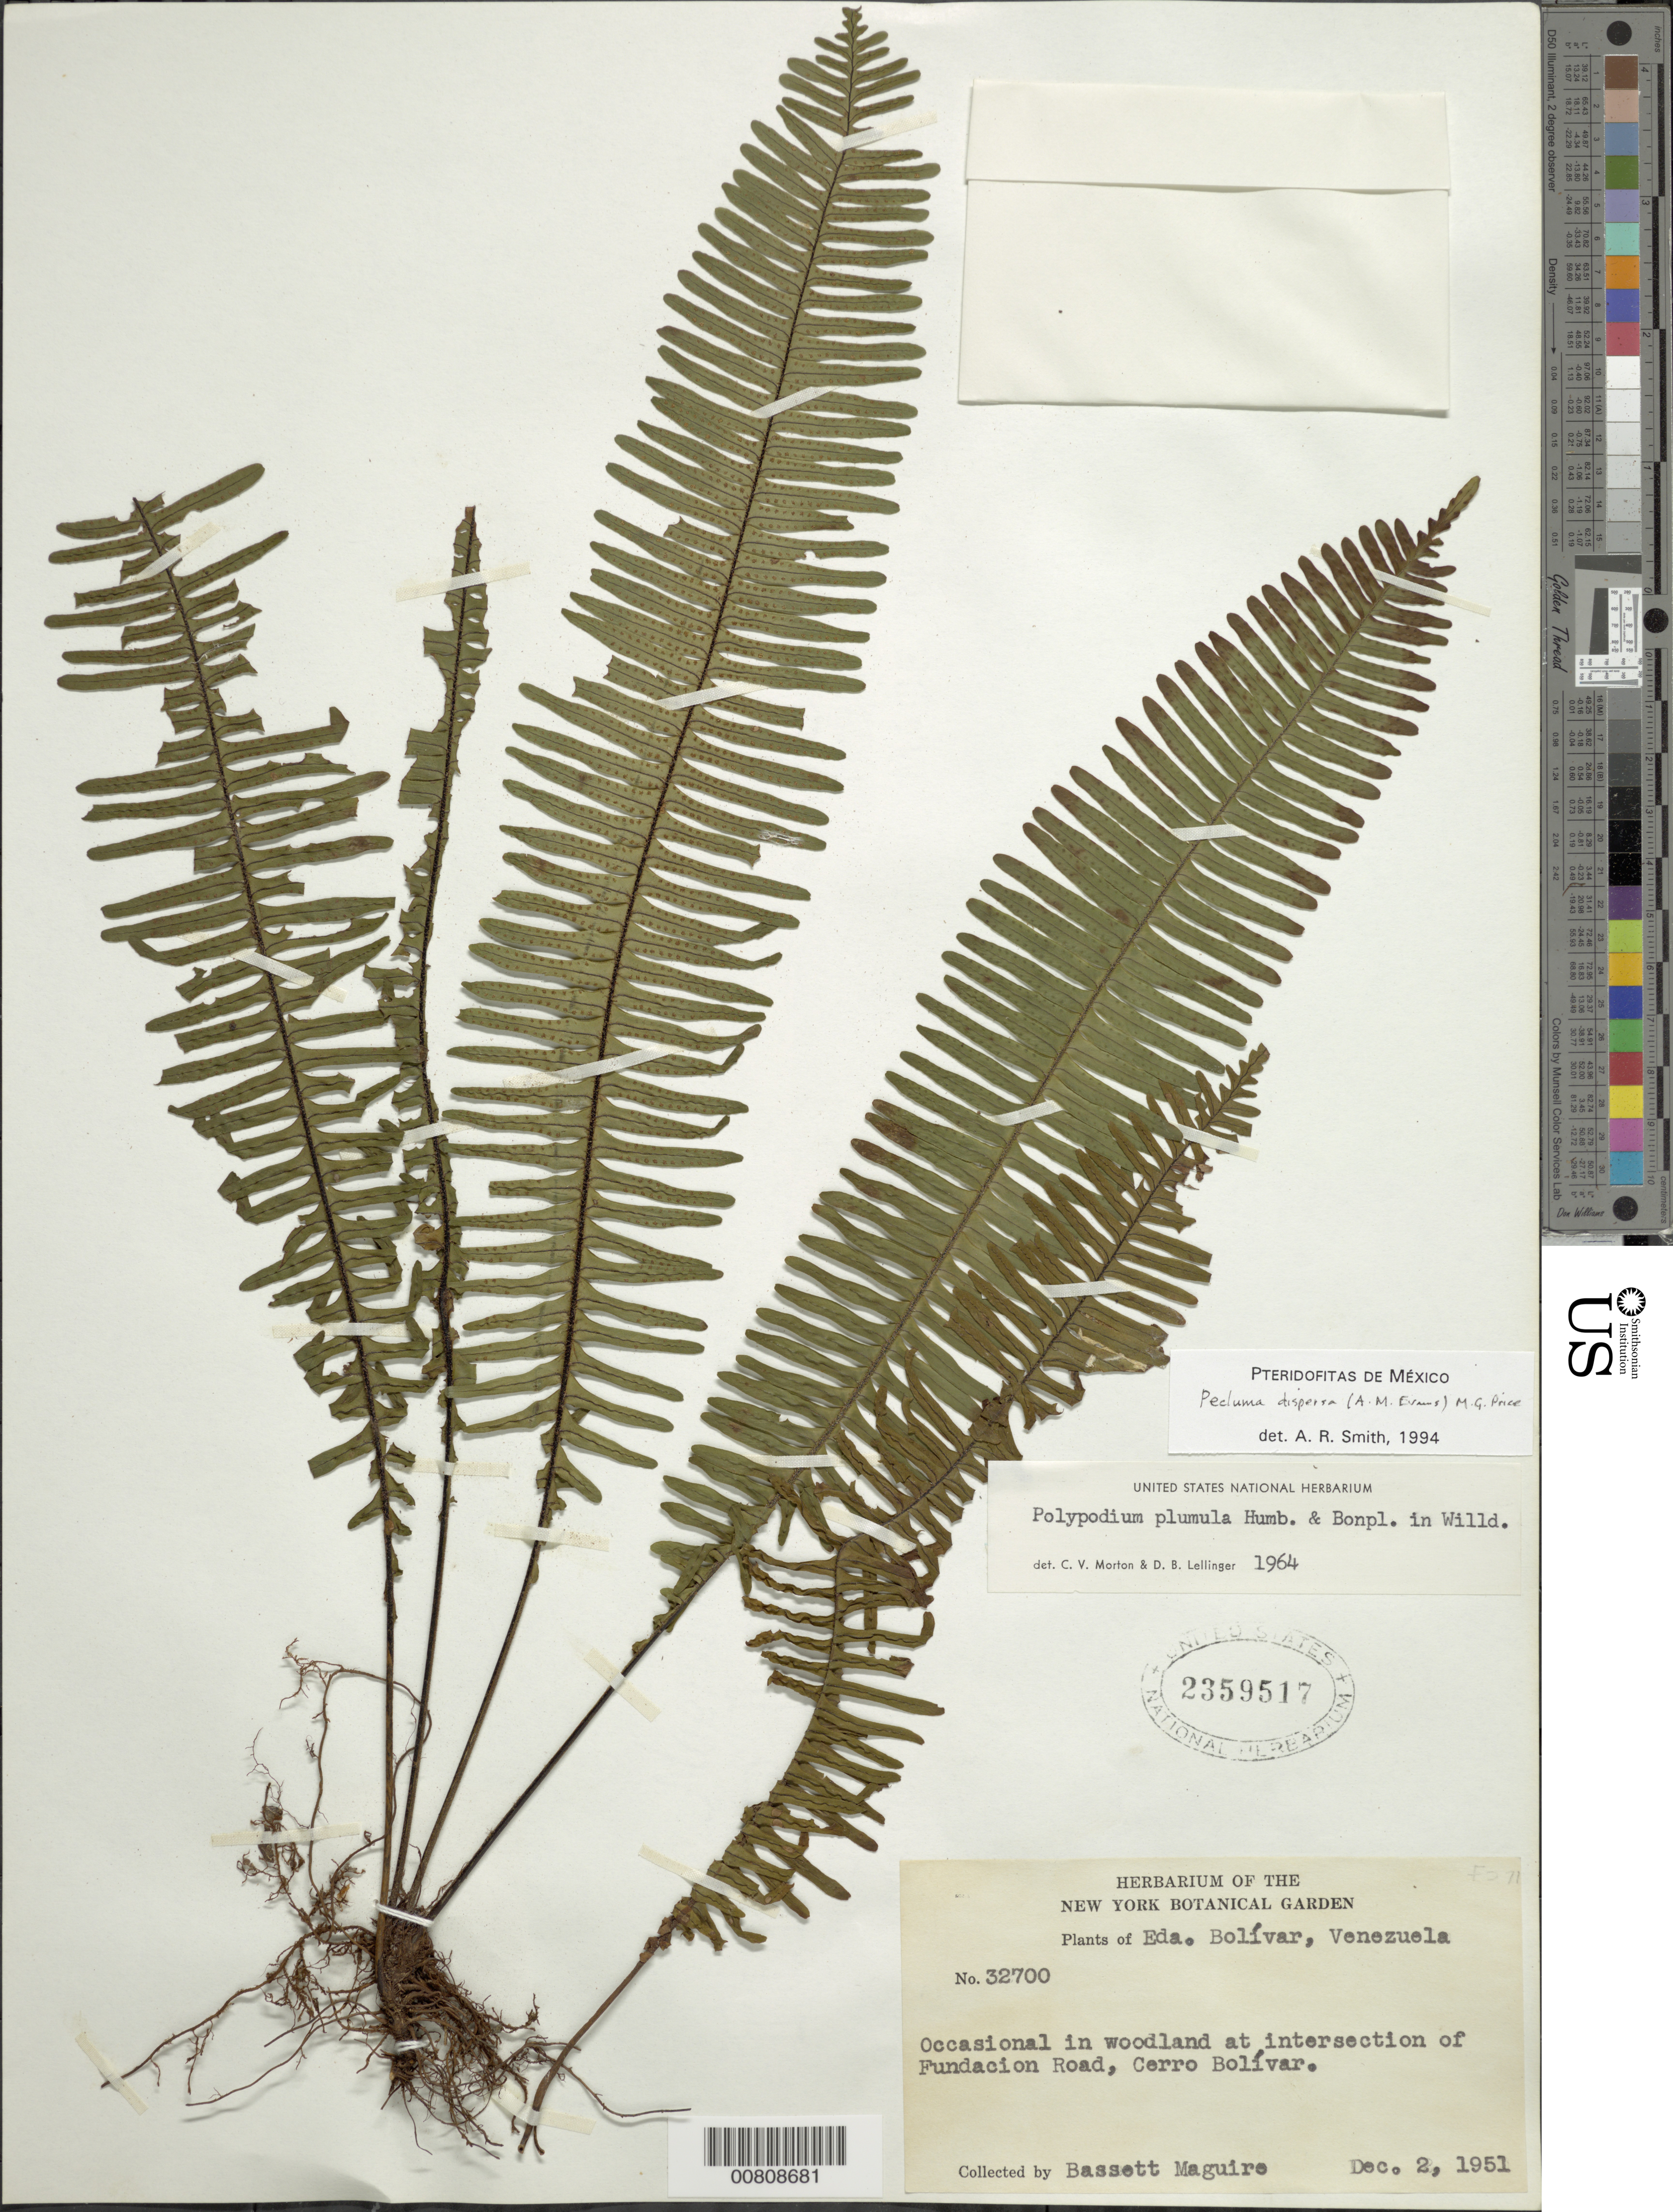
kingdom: Plantae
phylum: Tracheophyta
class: Polypodiopsida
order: Polypodiales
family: Polypodiaceae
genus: Pecluma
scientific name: Pecluma dispersa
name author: (A.M. Evans) M.G. Price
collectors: B. Maguire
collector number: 32700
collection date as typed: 2-Dec-51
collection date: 1951-12-02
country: Venezuela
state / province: Bolívar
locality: Cerro Bolívar, at intersection of Fundacion Road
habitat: Woodland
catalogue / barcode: US 2359517